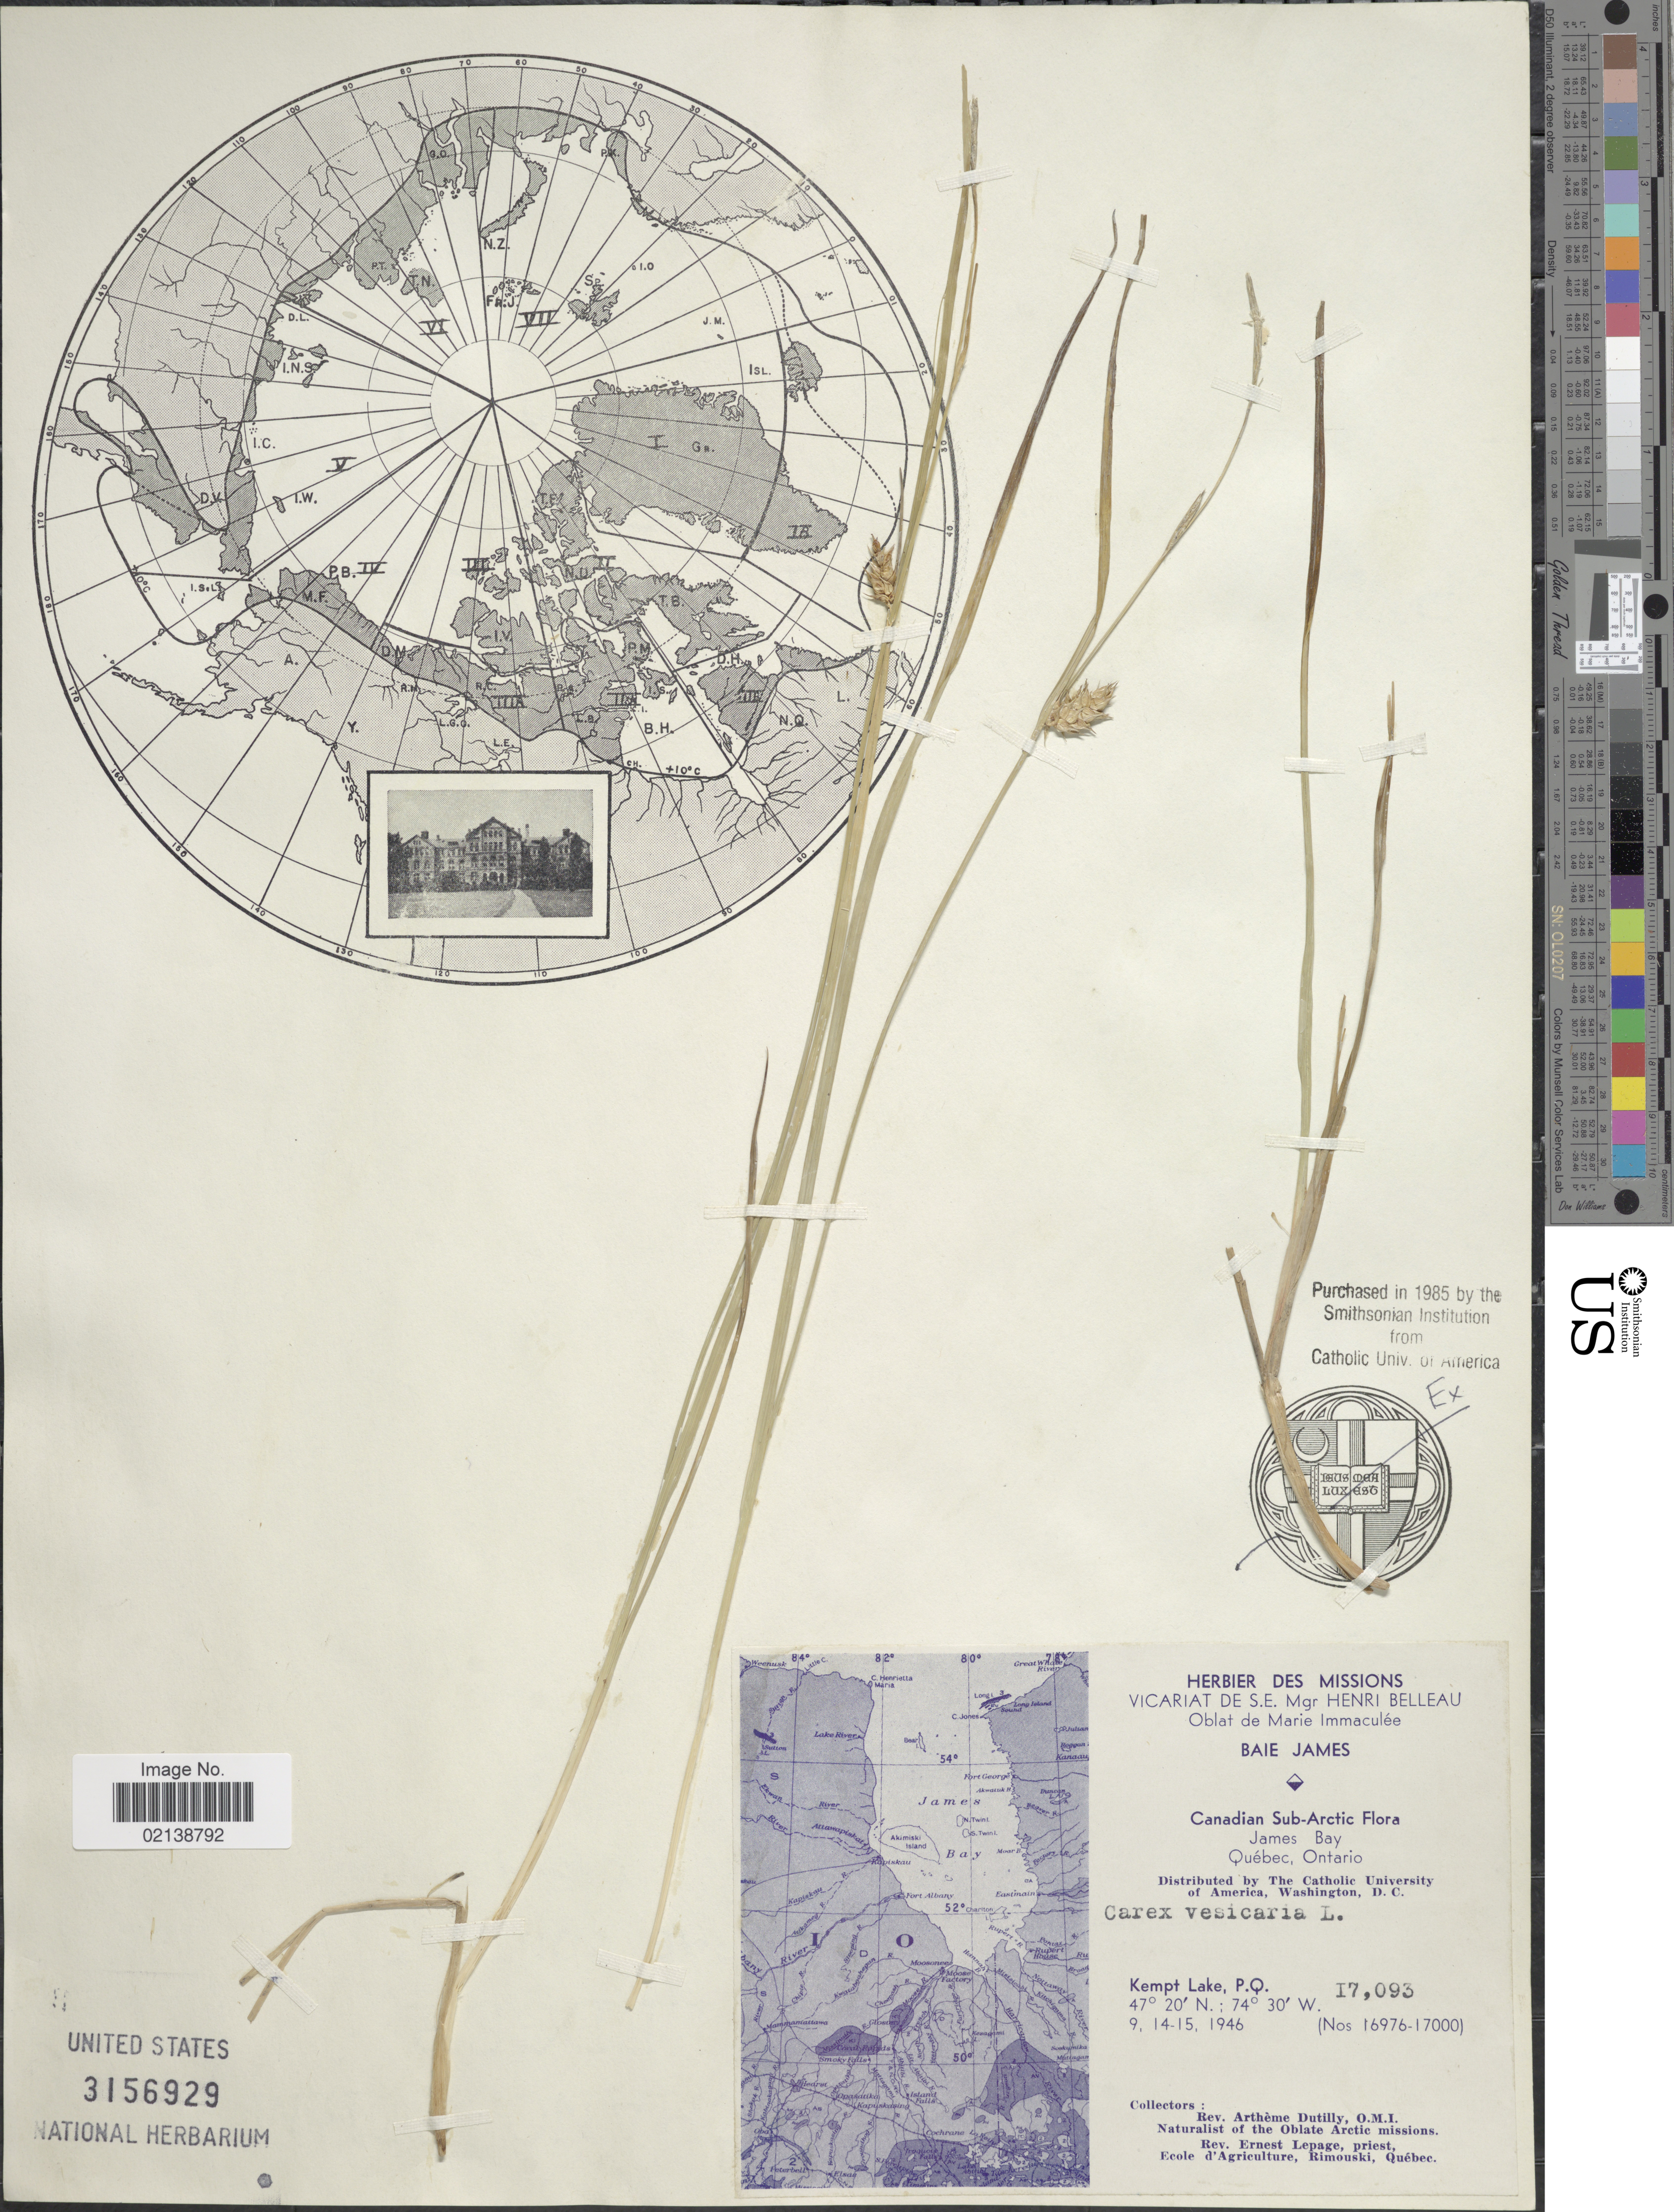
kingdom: Plantae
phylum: Tracheophyta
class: Liliopsida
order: Poales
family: Cyperaceae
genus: Carex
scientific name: Carex vesicaria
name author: L.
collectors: A. Dutilly & E. Lepage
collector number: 17093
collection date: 1946-09-14/1946-09-15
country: Canada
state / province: Quebec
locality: Canadian Sub-Arctic, James Bay, Quebec, Ontario, Kempt Lake PQ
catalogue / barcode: US 3156929